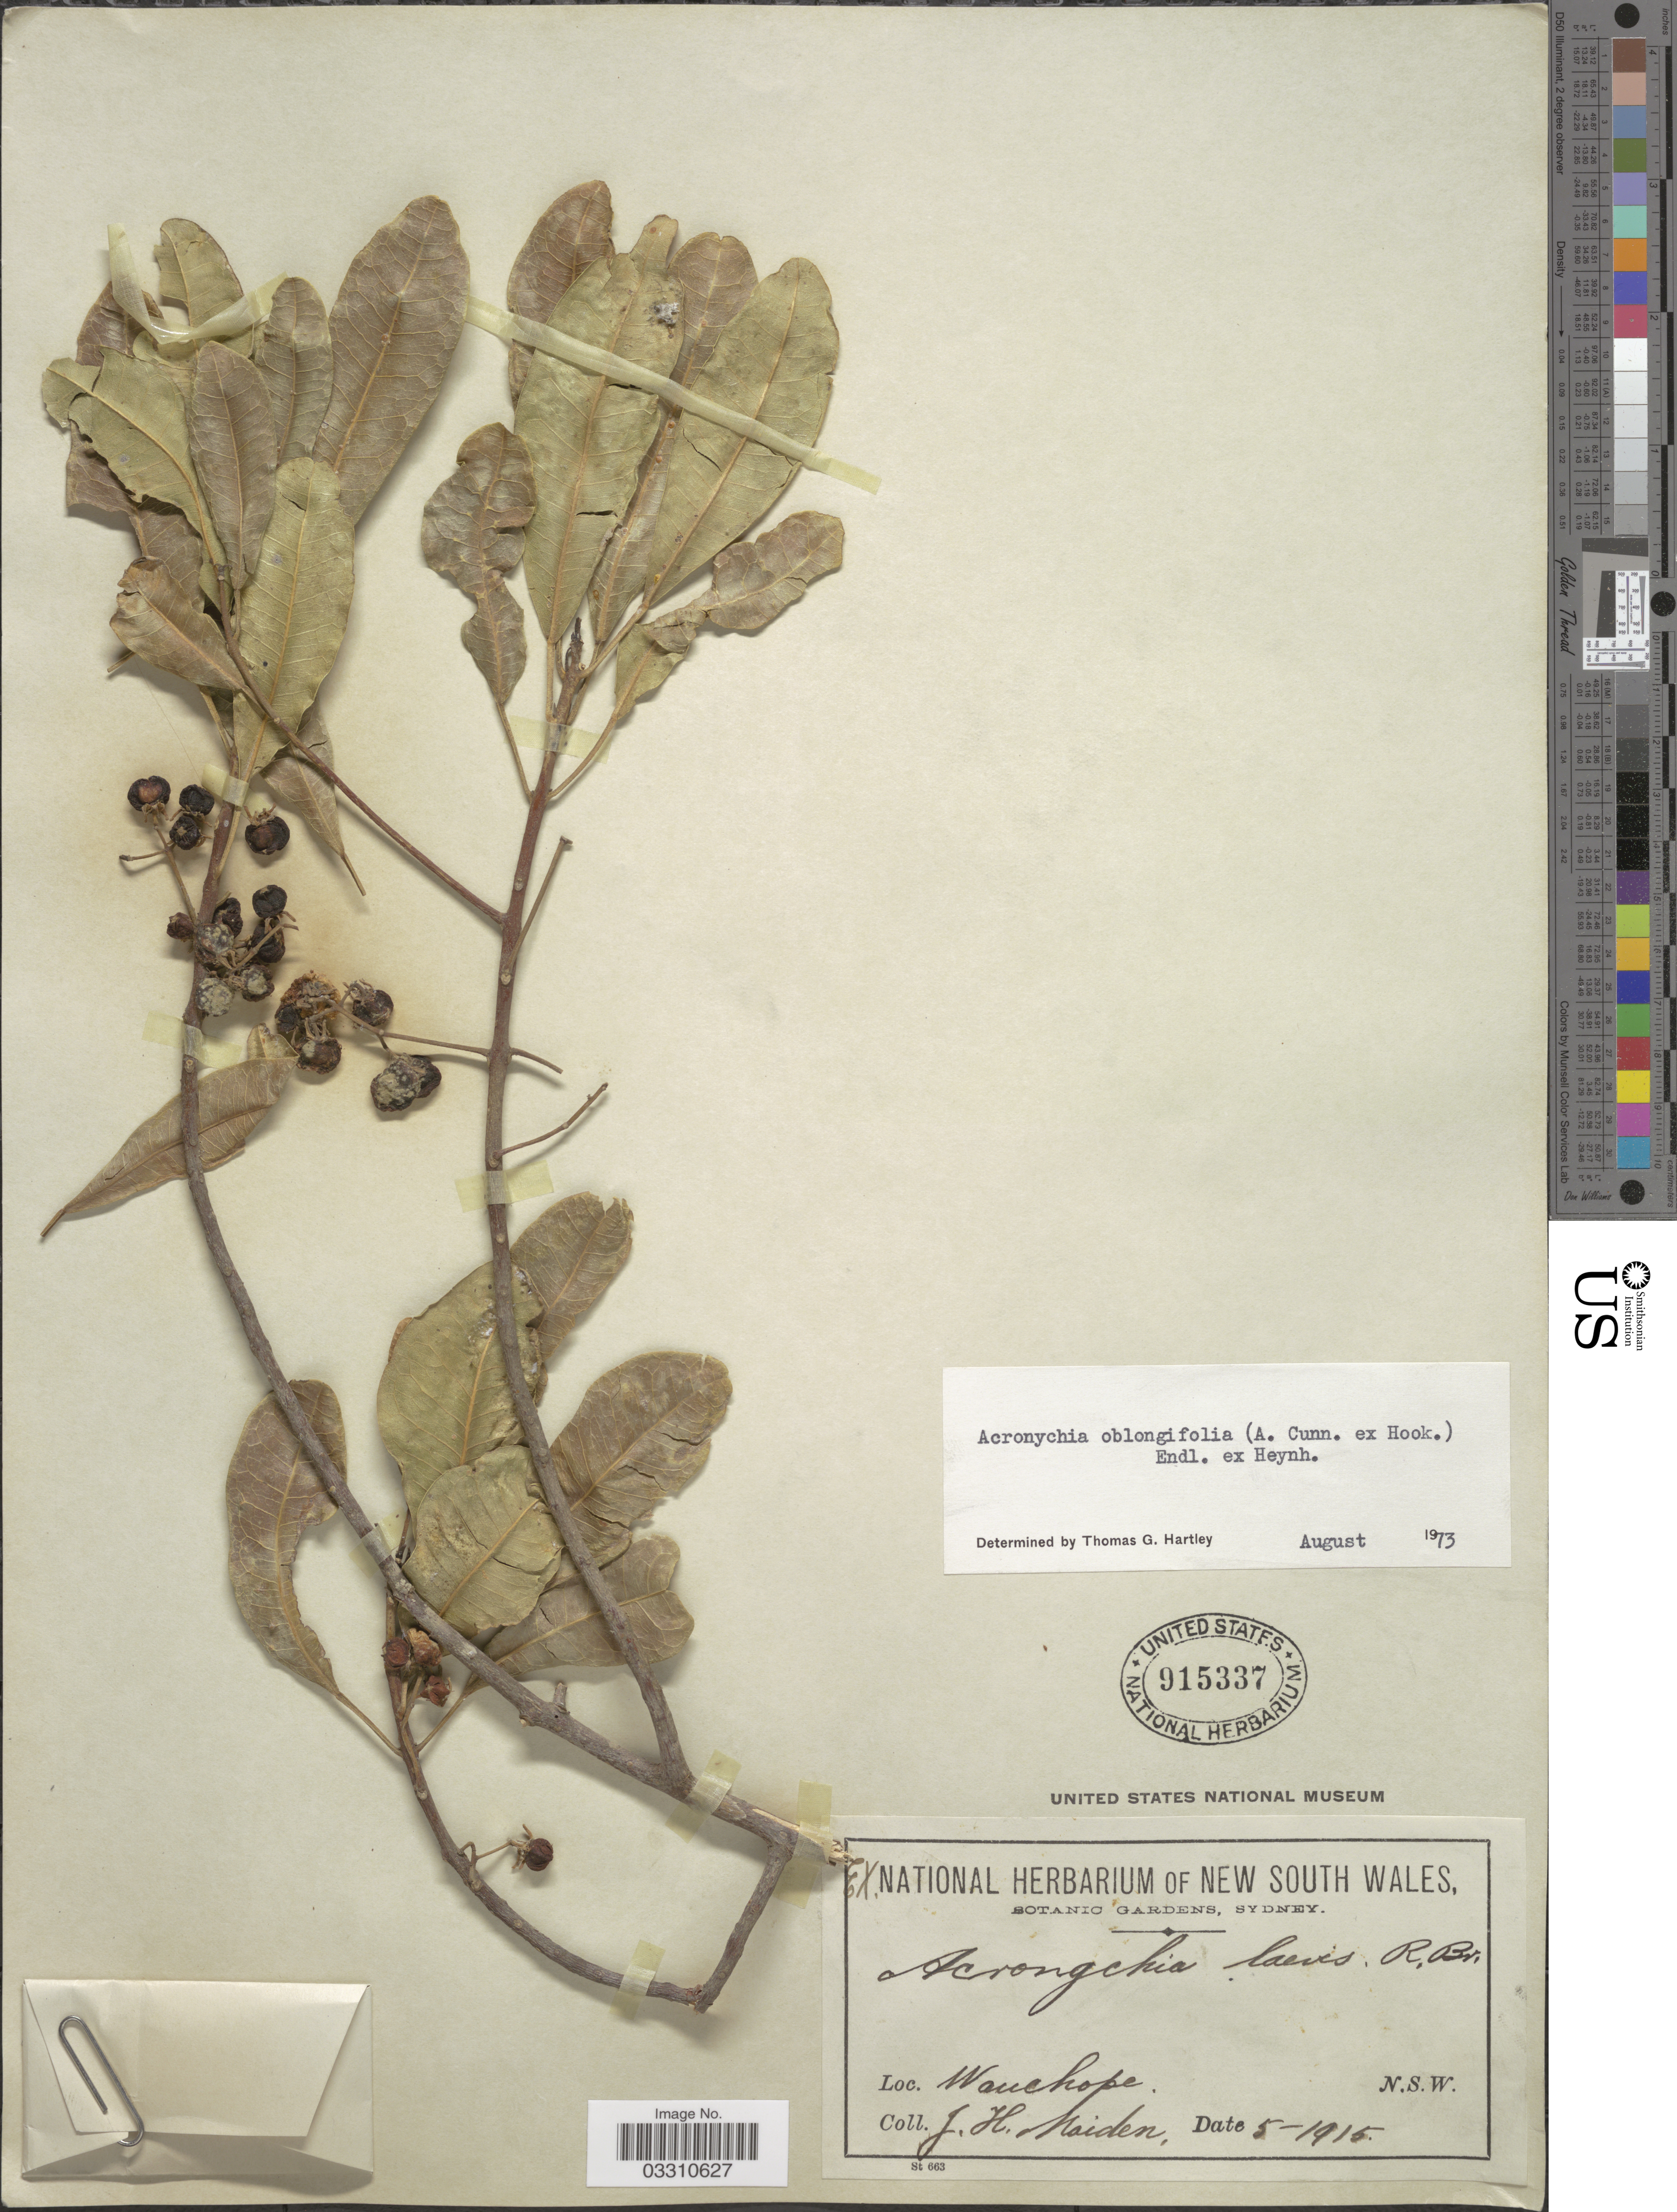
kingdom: Plantae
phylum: Tracheophyta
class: Magnoliopsida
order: Sapindales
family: Rutaceae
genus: Acronychia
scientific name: Acronychia oblongifolia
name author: (A. Cunn. ex Hook.) Endl. ex Heynh.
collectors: J. Maiden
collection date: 1915-05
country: Australia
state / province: New South Wales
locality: Wauchope.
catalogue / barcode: US 915337